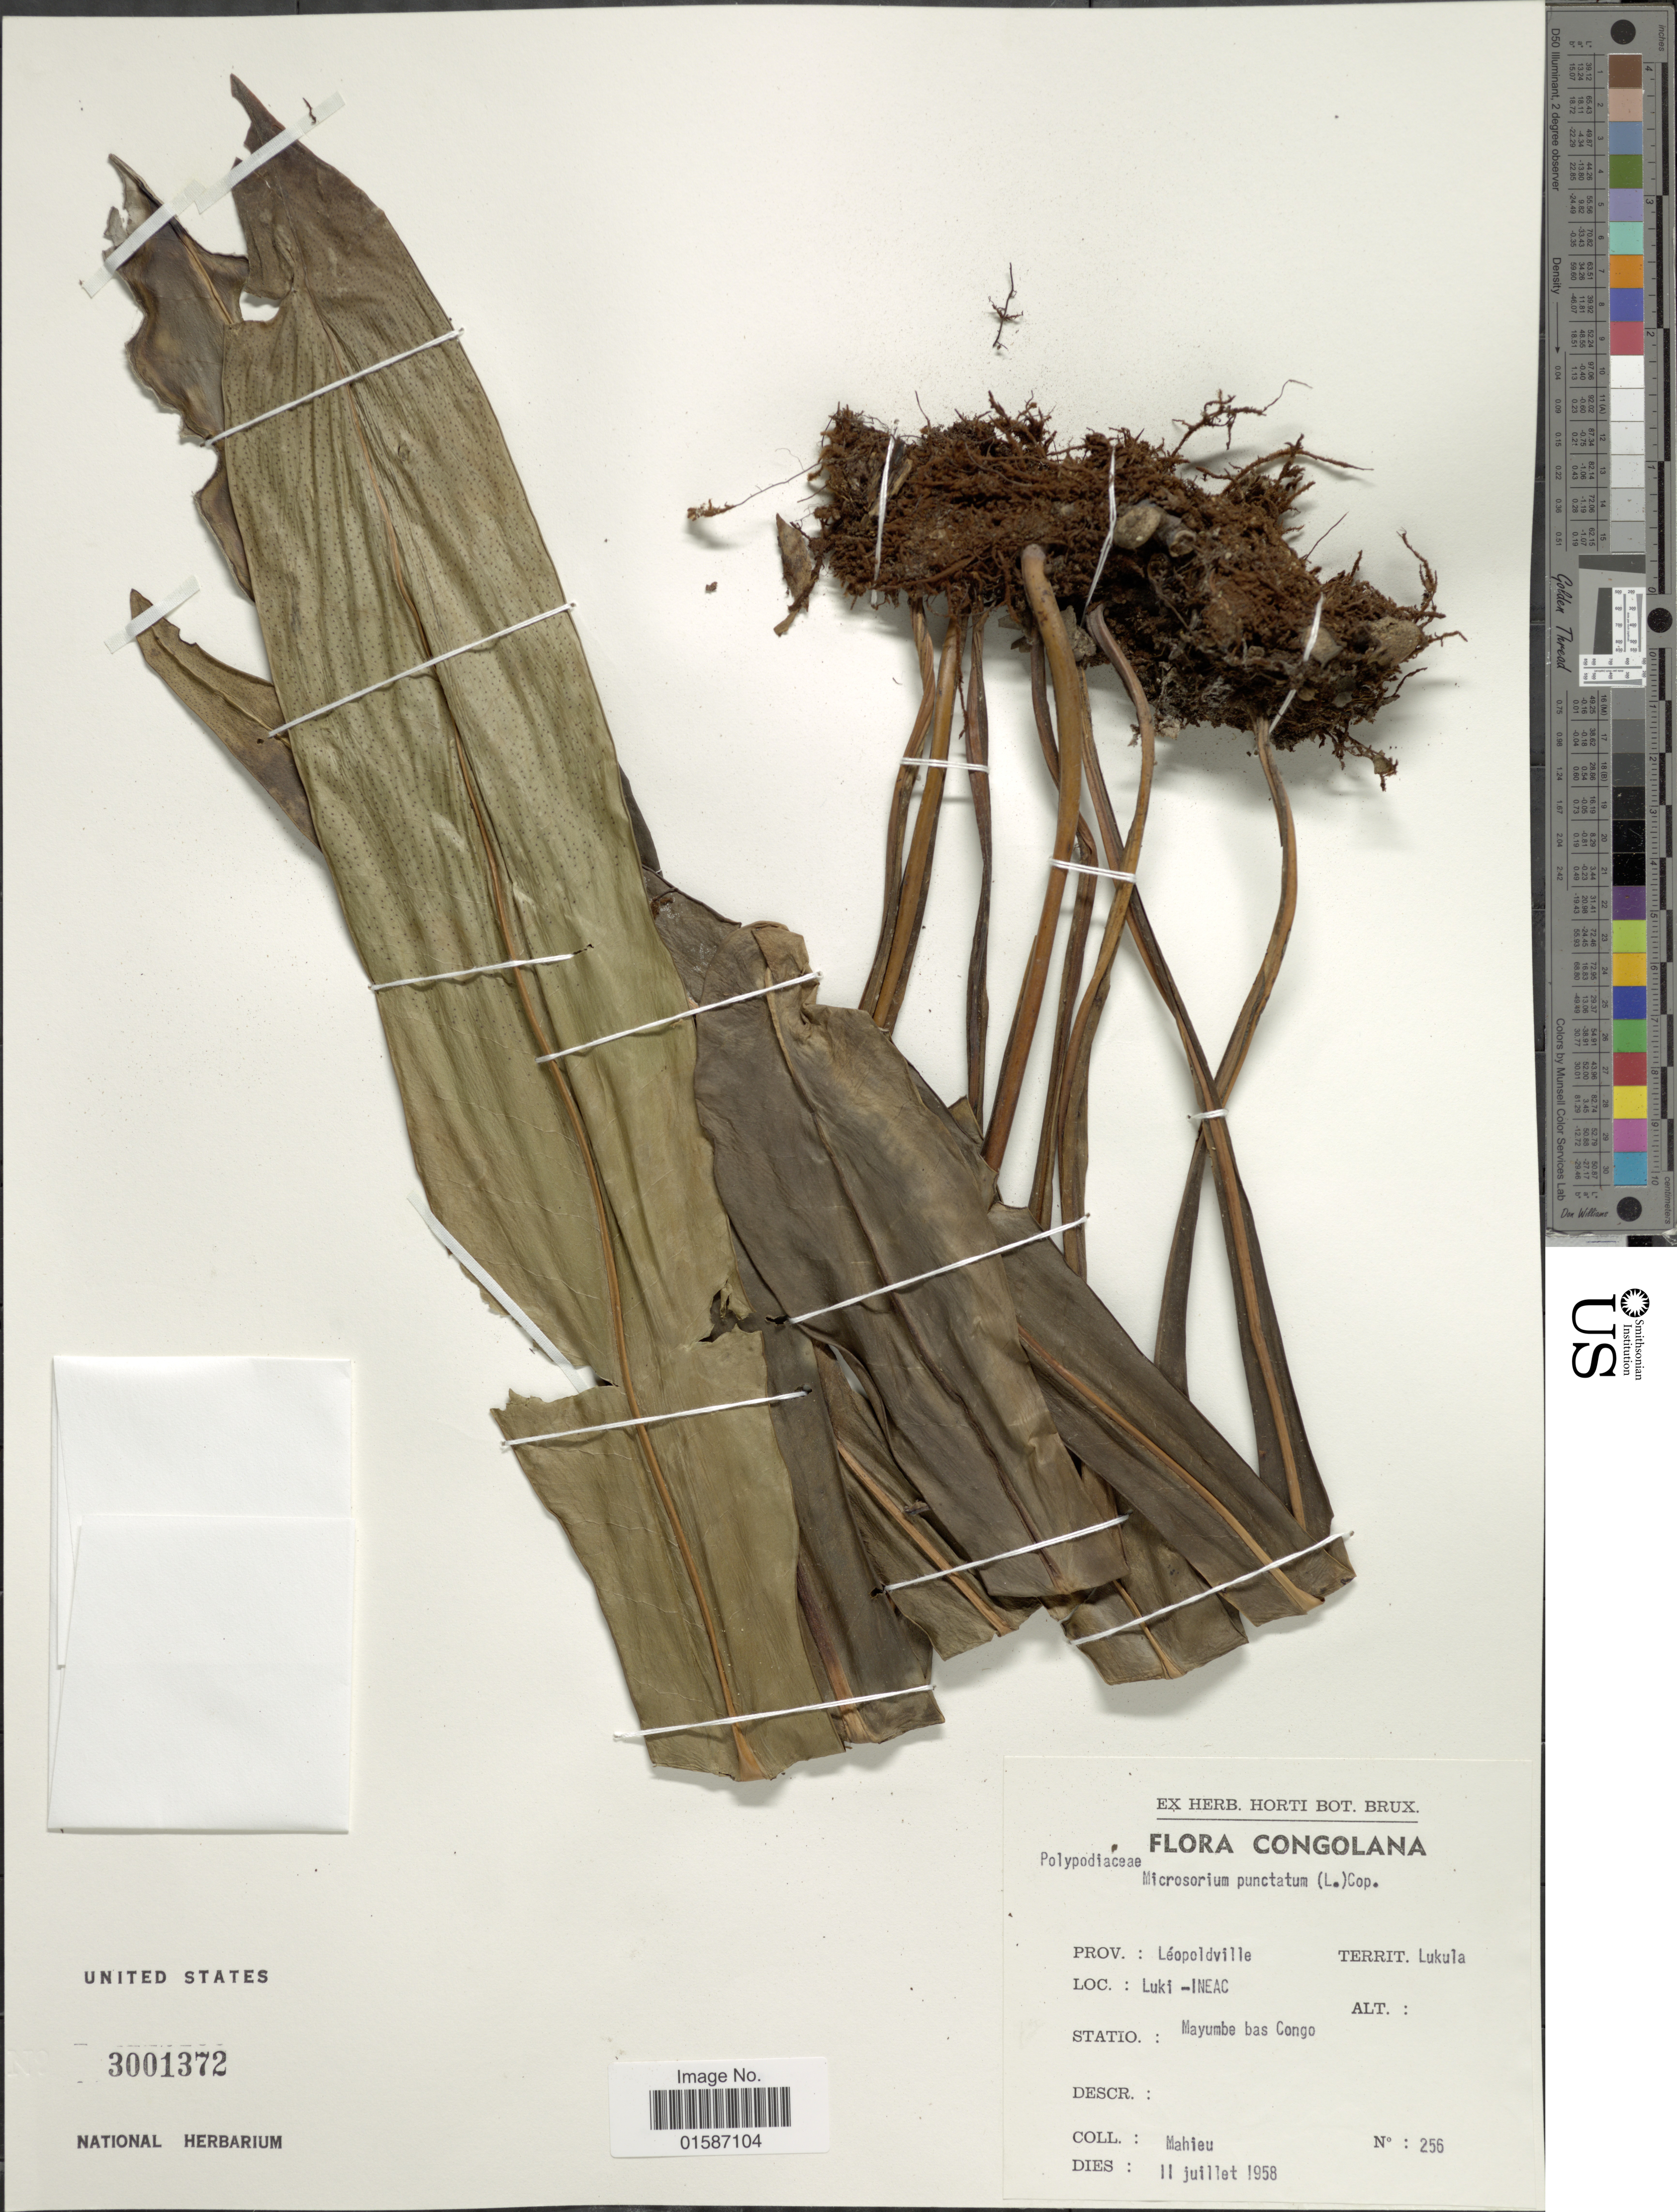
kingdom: Plantae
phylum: Tracheophyta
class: Polypodiopsida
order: Polypodiales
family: Polypodiaceae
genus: Microsorum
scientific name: Microsorum punctatum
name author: (L.) Copel.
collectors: Mahieu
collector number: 256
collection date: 1958-07-11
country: Congo, Democratic Republic of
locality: Congolana, Prov: Léopoldville, Territ. Lukula, Luki-INEAC, Statio.: Mayumbe bas Congo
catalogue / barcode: US 3001372